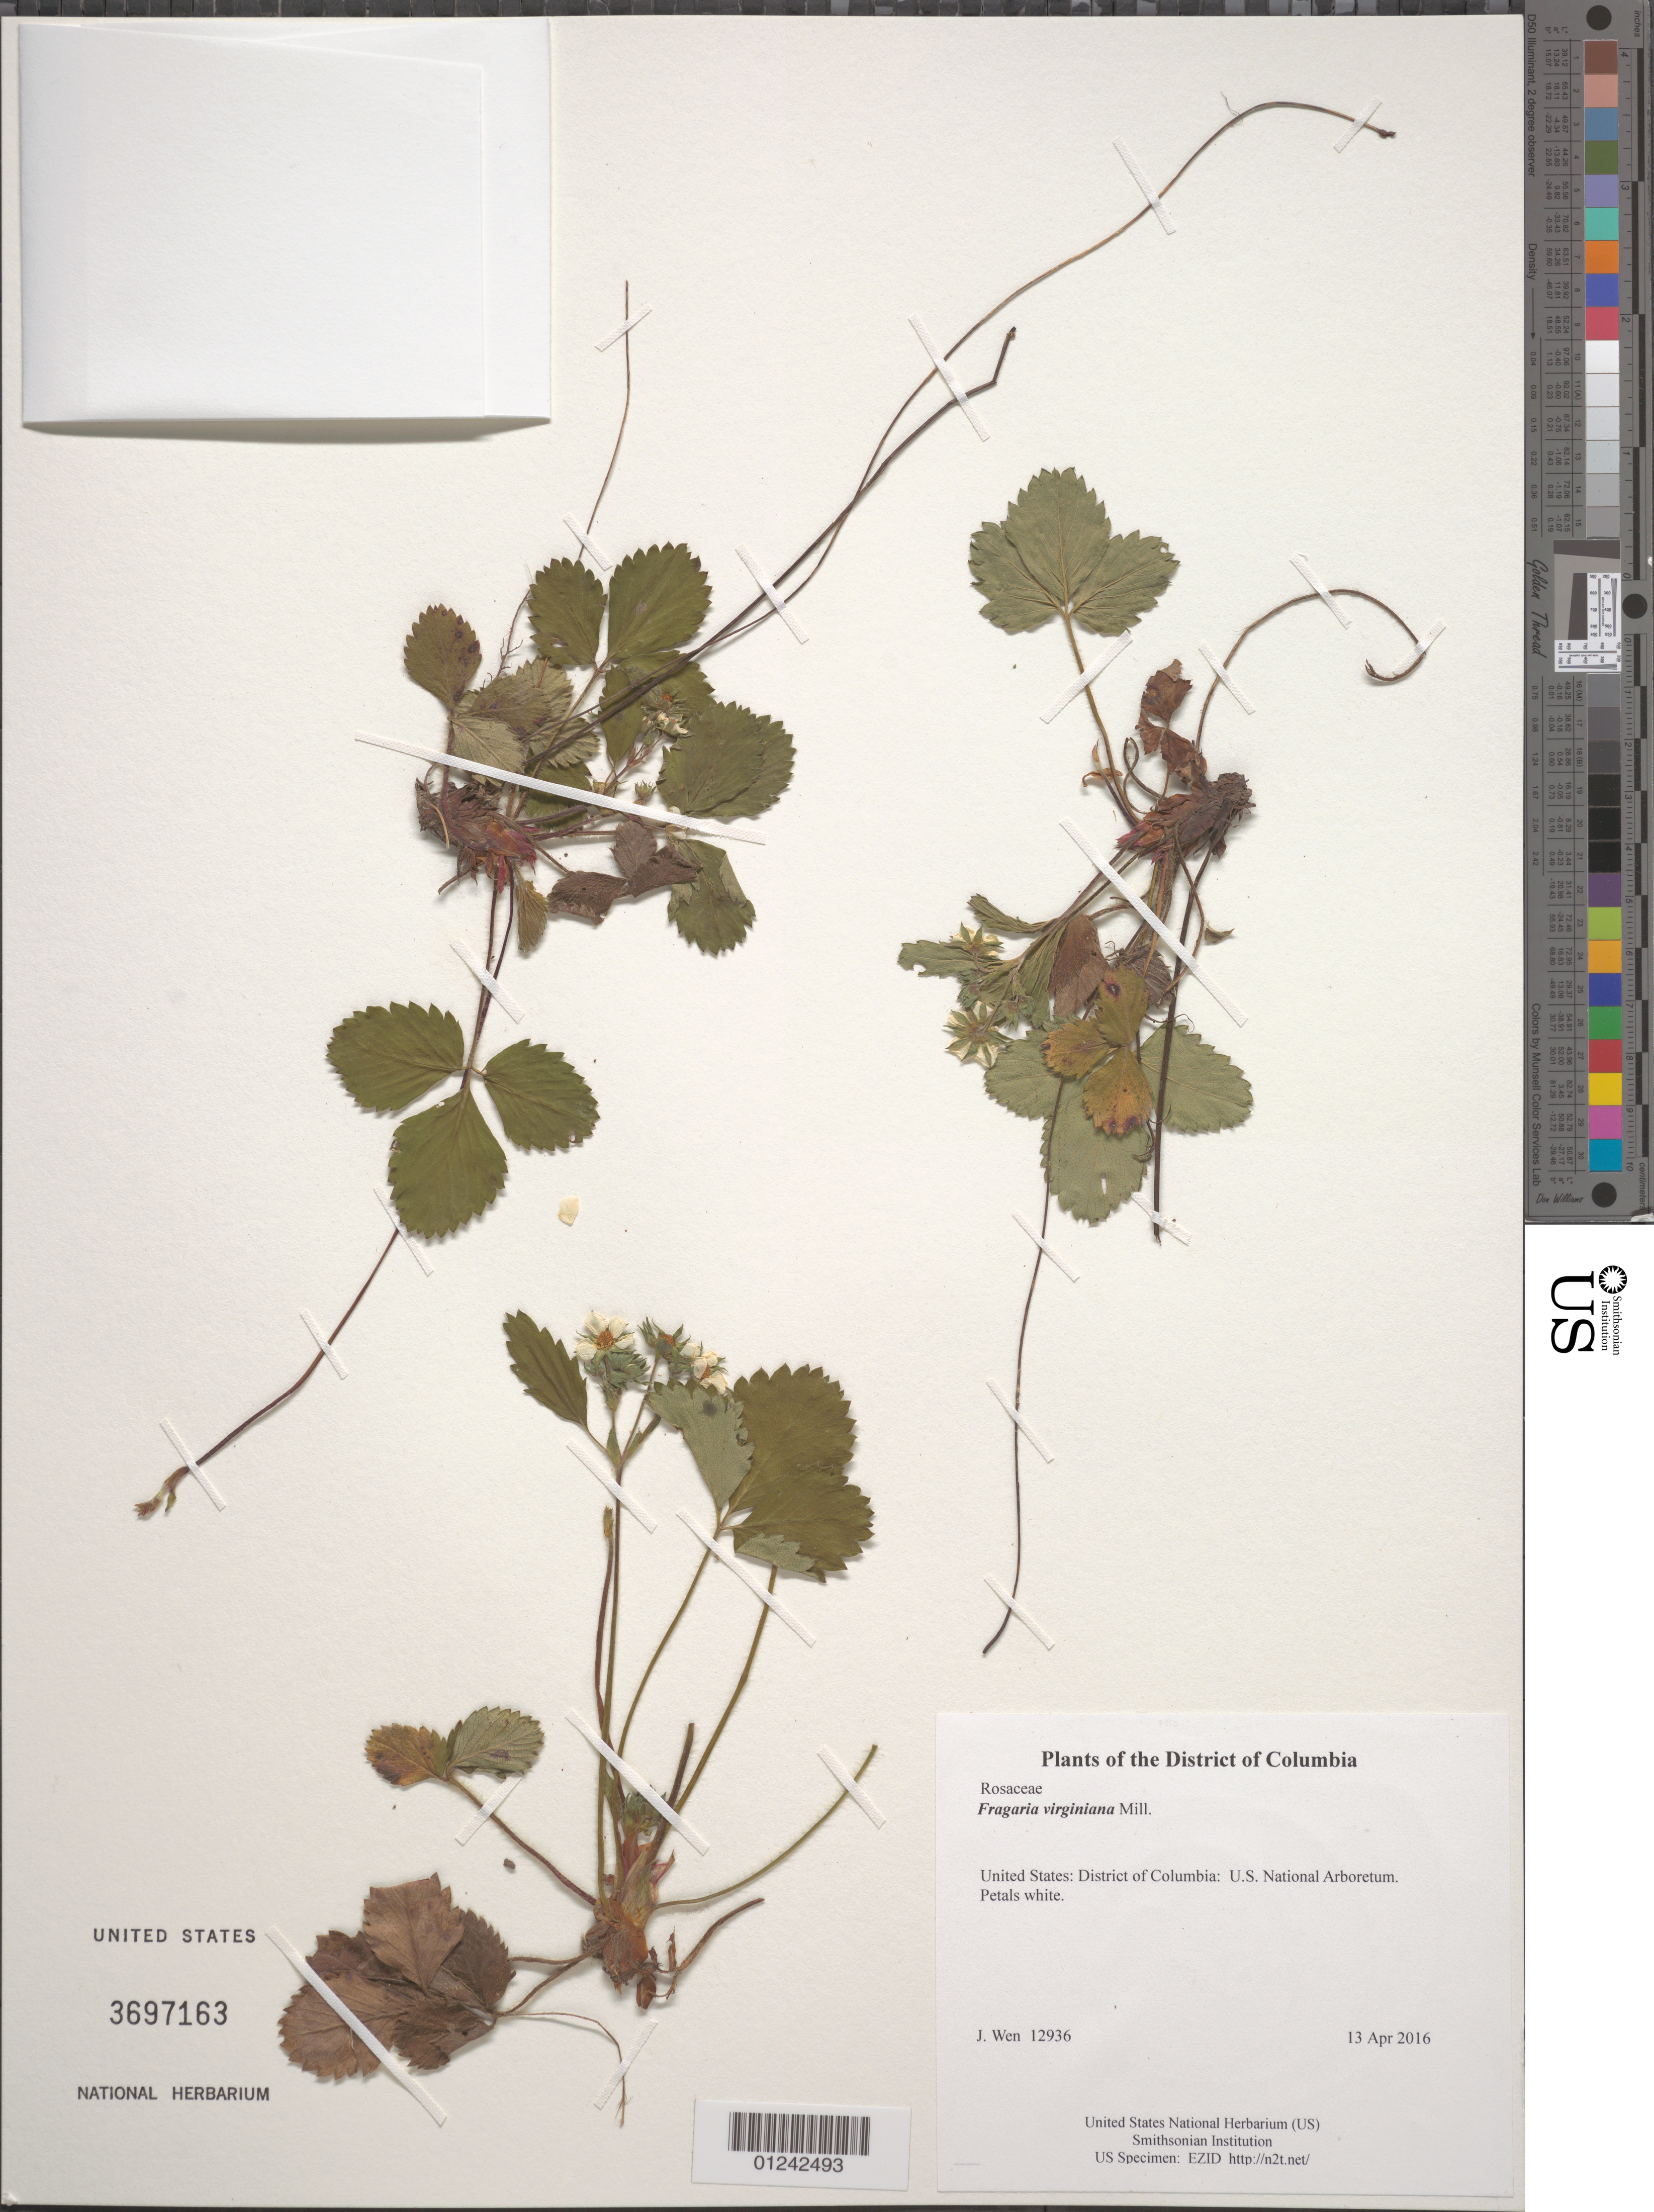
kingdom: Plantae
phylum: Tracheophyta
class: Magnoliopsida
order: Rosales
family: Rosaceae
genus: Fragaria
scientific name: Fragaria virginiana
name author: Mill.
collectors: J. Wen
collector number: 12936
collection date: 2016-04-13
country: United States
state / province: District of Columbia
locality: U.S. National Arboretum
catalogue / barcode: US 3697163